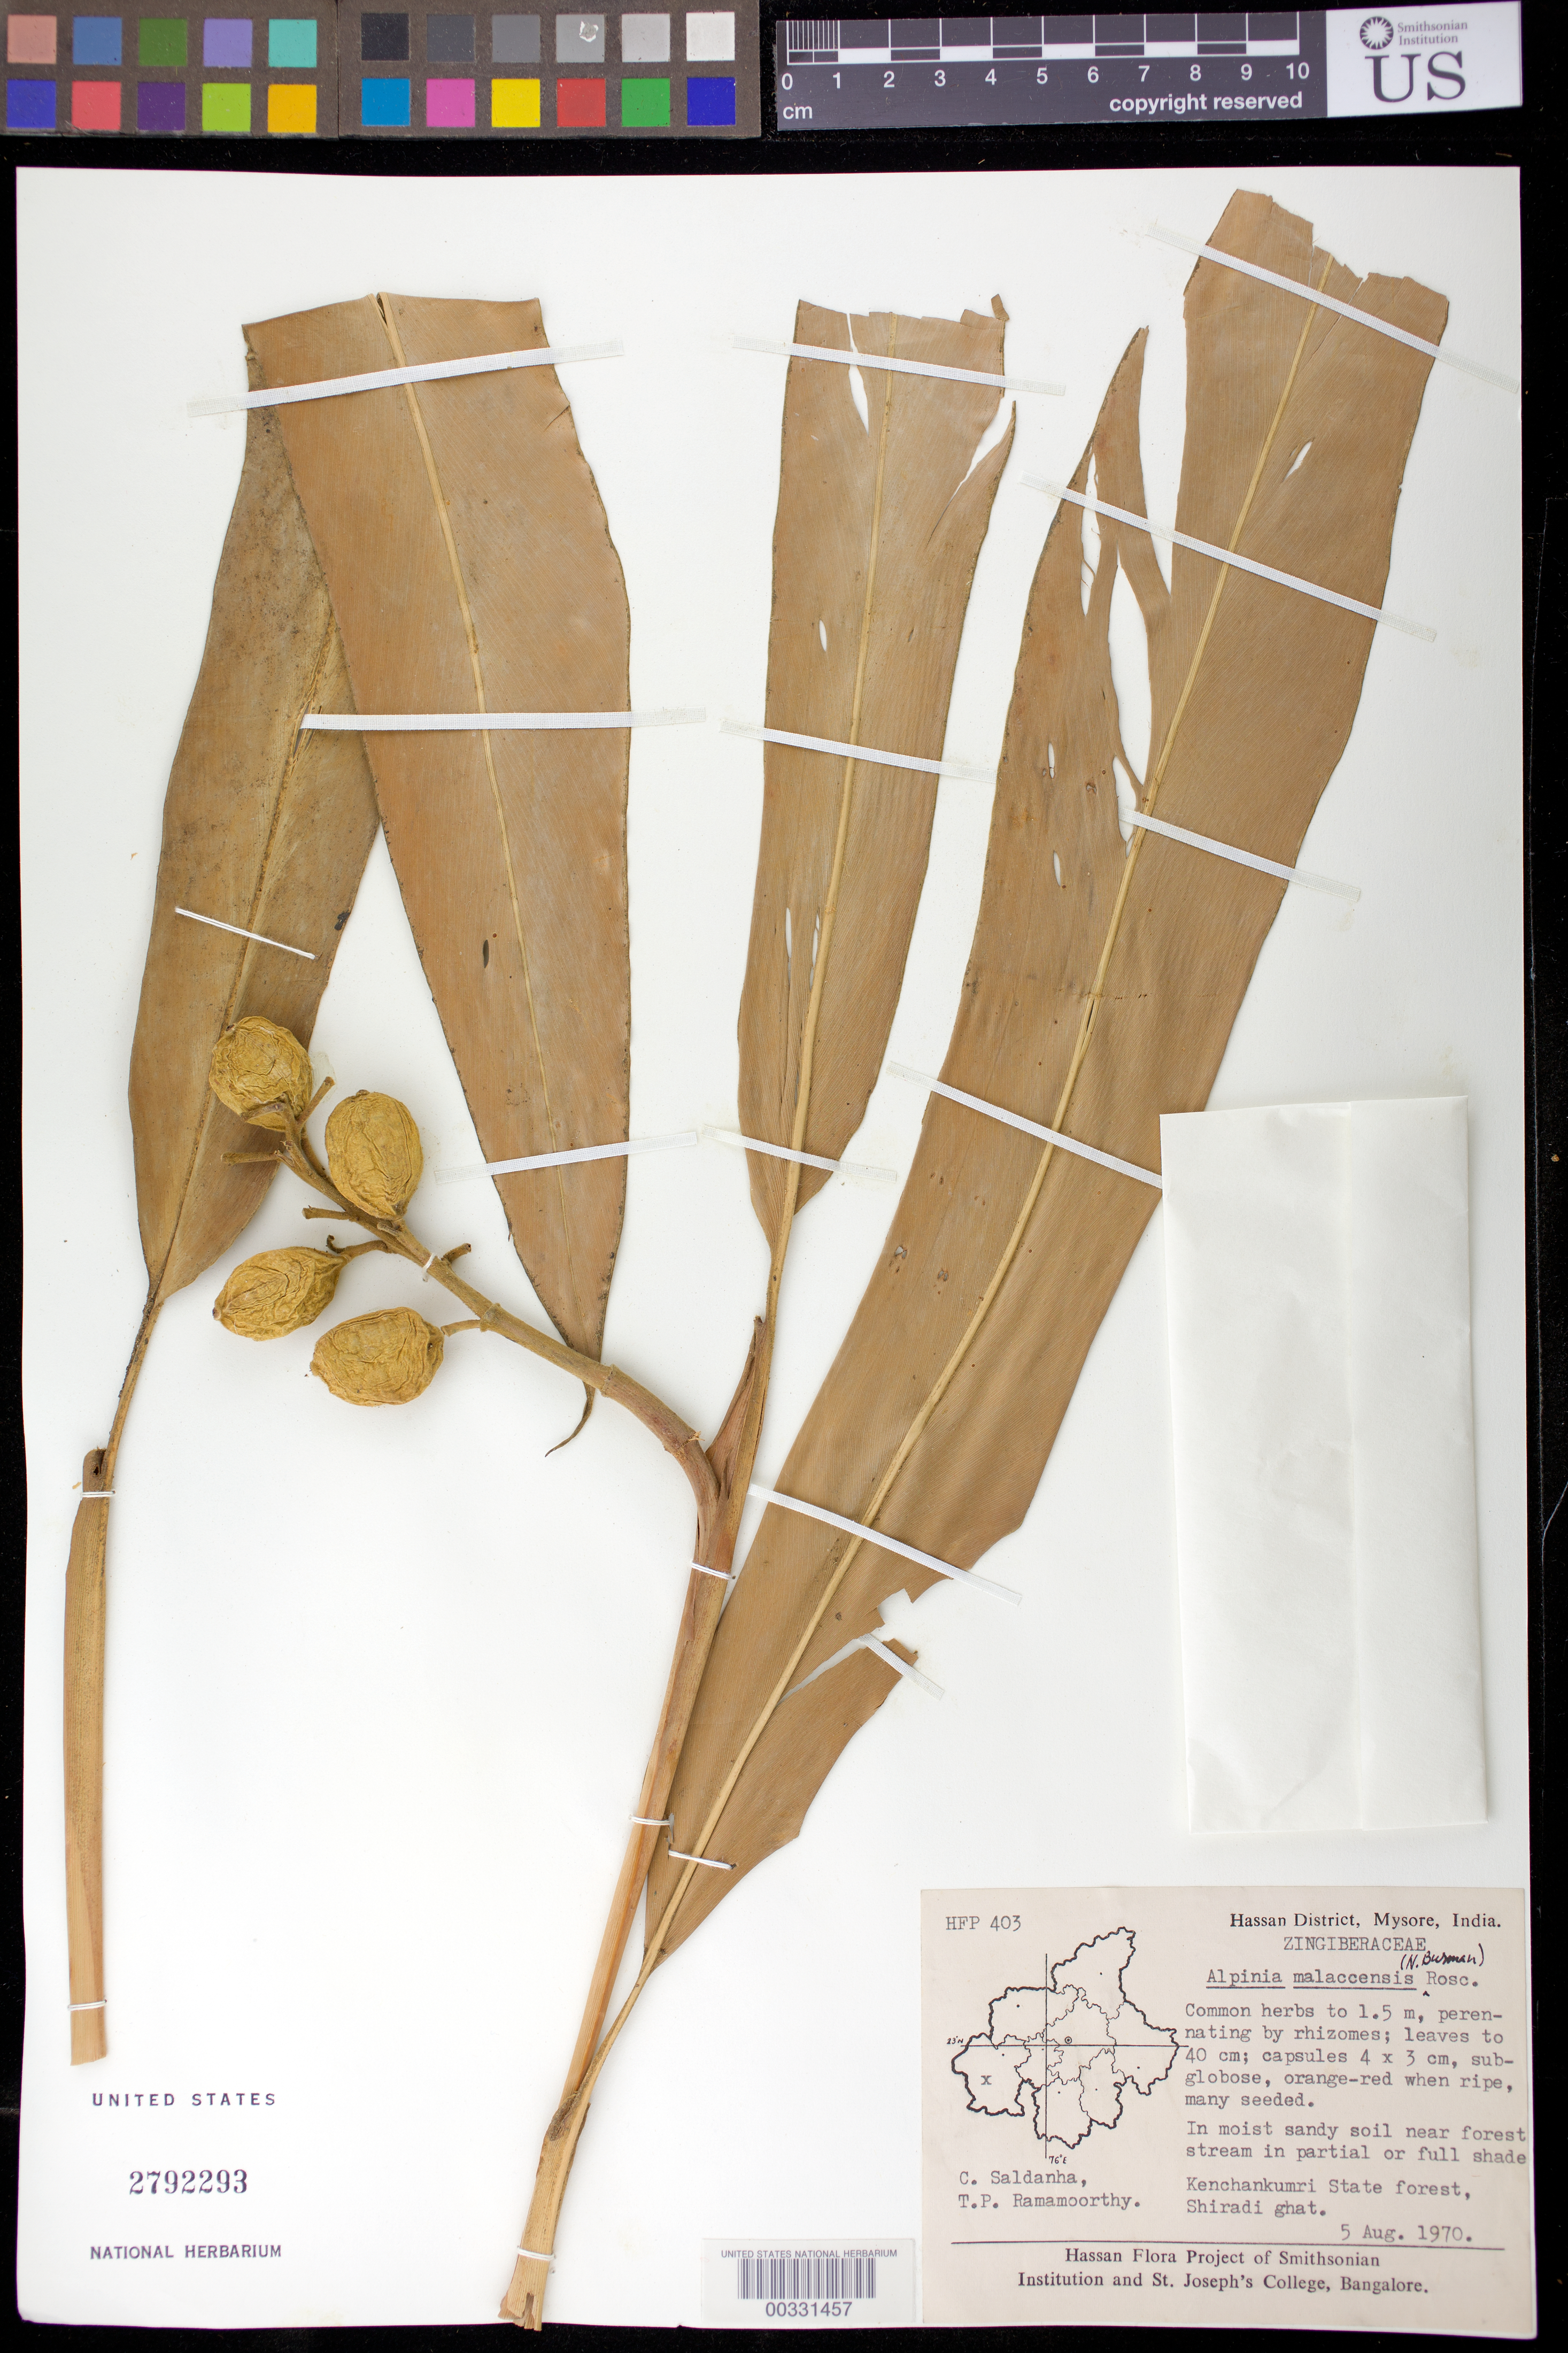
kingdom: Plantae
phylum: Tracheophyta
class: Liliopsida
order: Zingiberales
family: Zingiberaceae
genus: Alpinia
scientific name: Alpinia malaccensis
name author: (Burm. f.) Roscoe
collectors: C. J. Saldanha & T. P. Ramamoorthy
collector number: Hfp 403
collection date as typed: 05 Aug 1970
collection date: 1970-08-05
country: India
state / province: Karnataka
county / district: Hassan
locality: Kenchankumri state forest, shiradi ghat, mysore state [mysore state = karnataka.]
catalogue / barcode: US 2792293